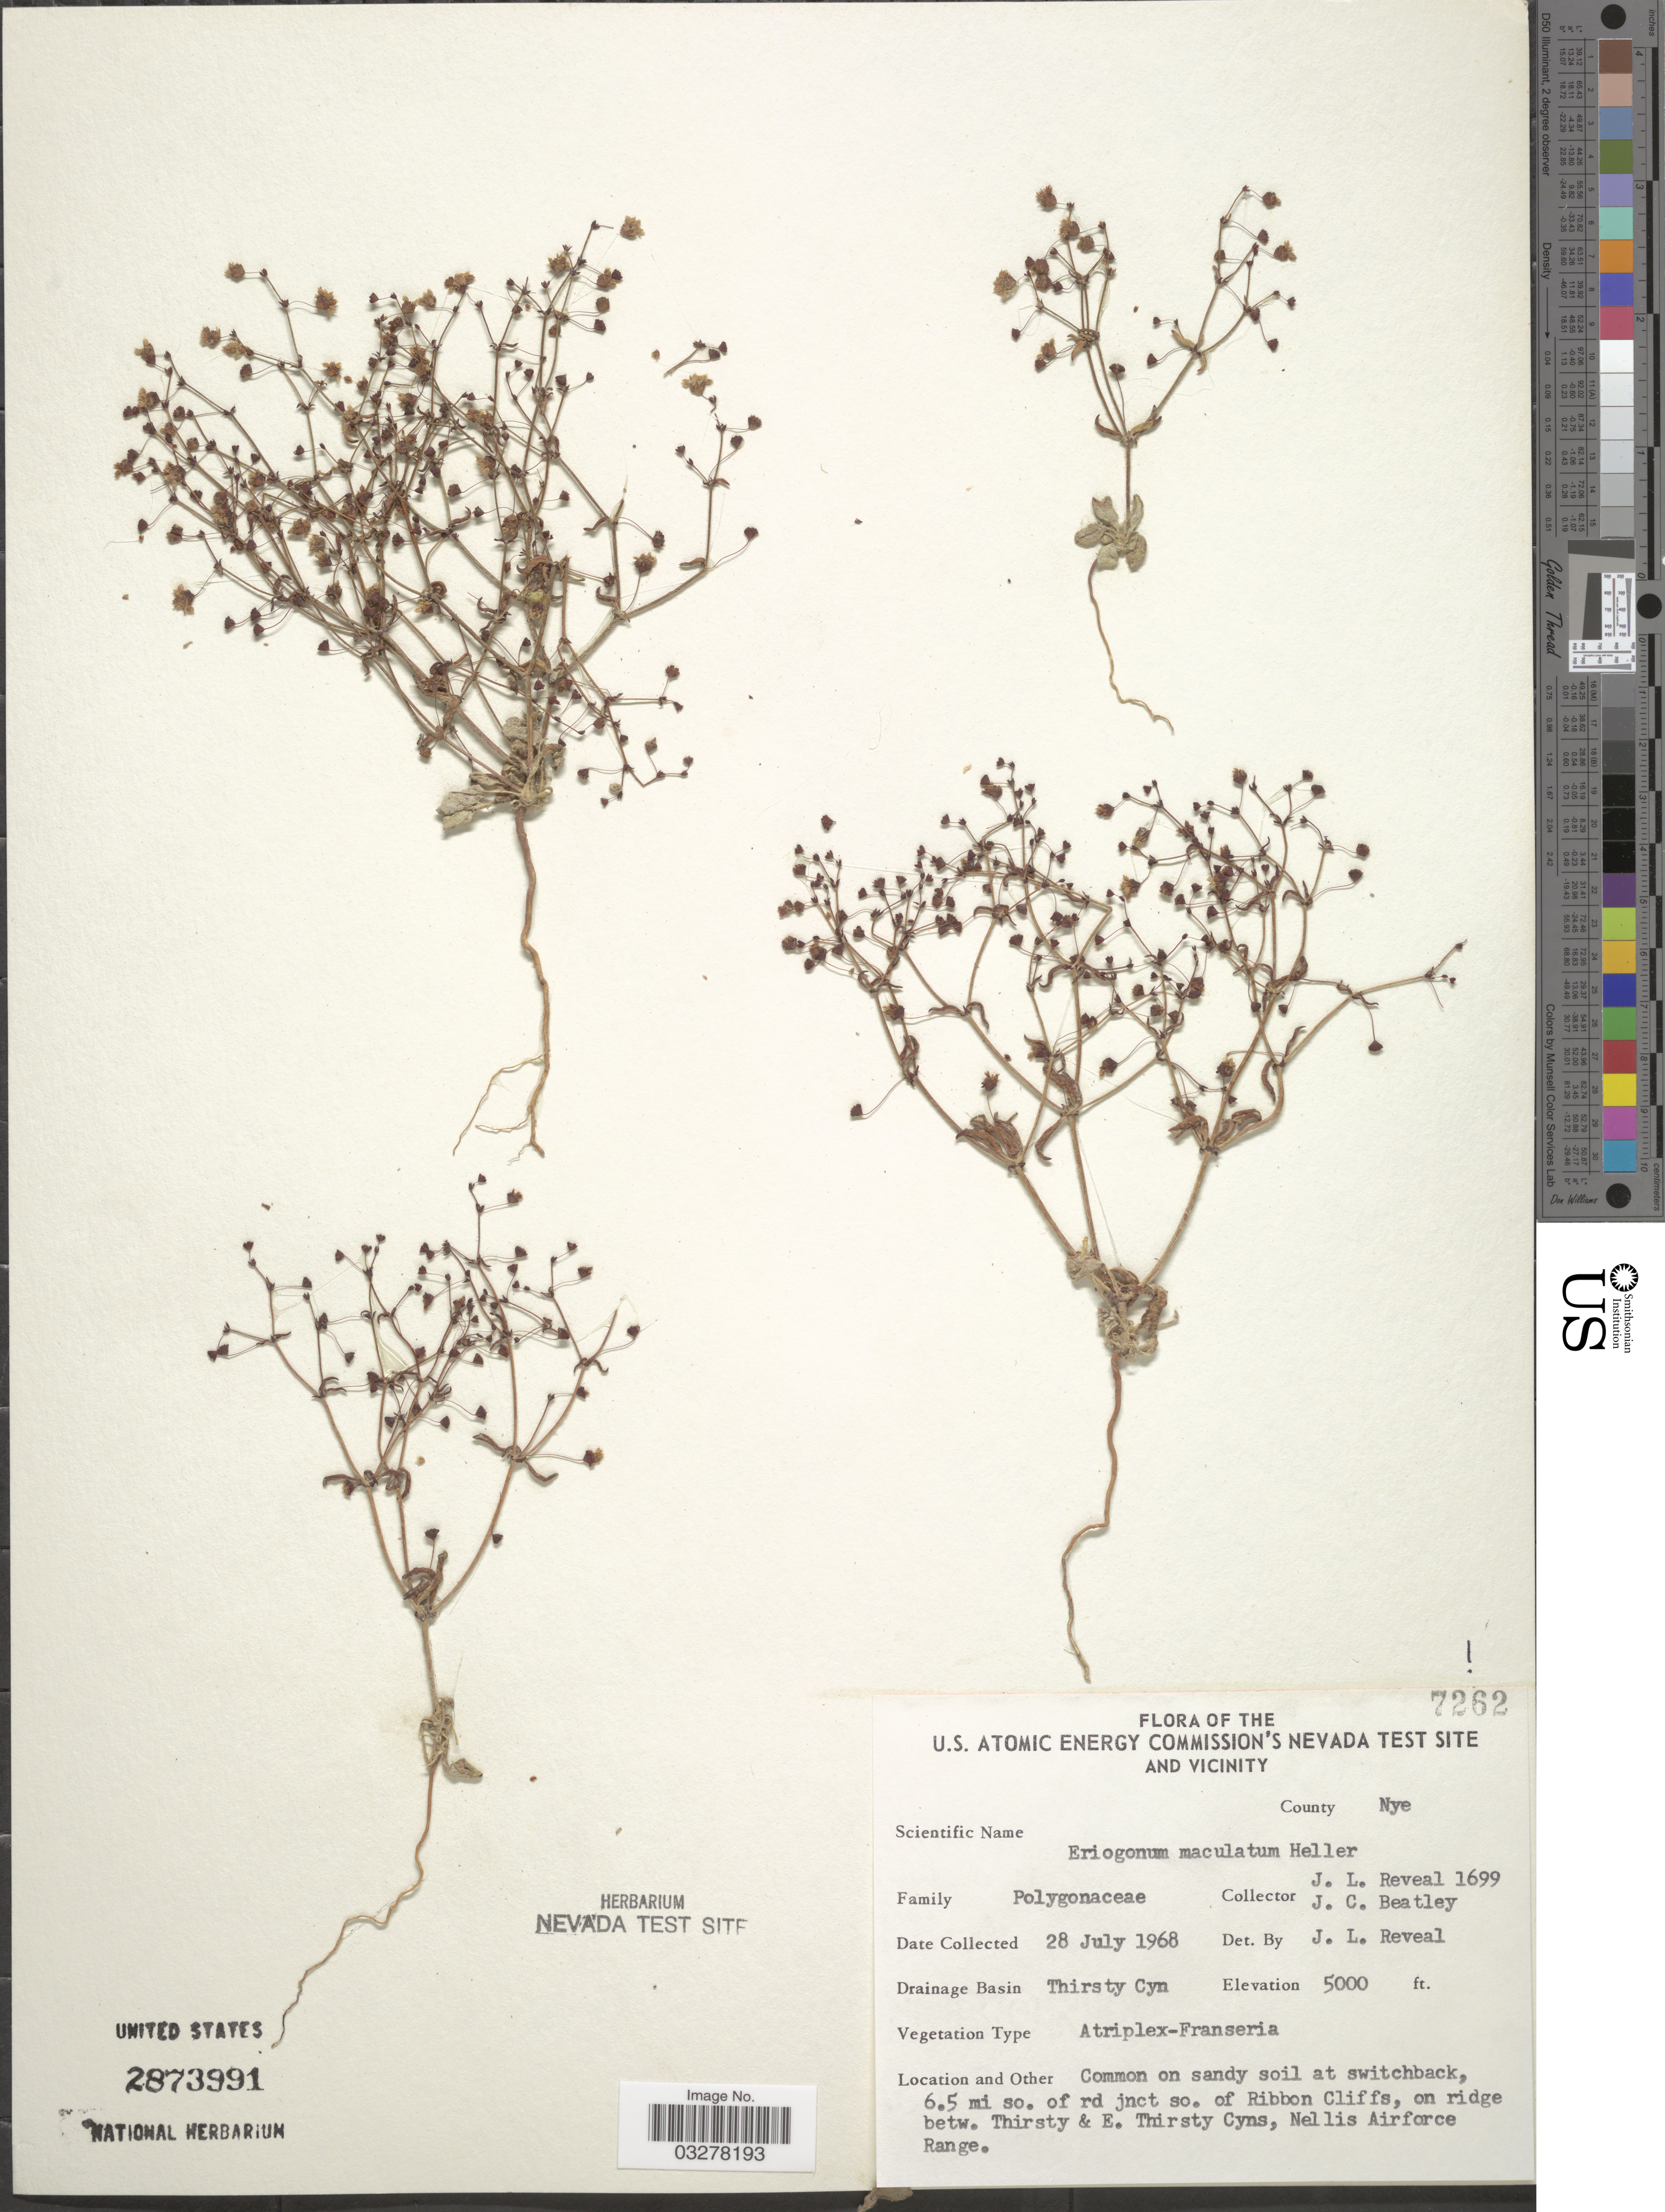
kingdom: Plantae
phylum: Tracheophyta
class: Magnoliopsida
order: Caryophyllales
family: Polygonaceae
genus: Eriogonum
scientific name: Eriogonum maculatum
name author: A. Heller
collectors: J. L. Reveal & J. C. Beatley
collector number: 1699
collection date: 1968-07-28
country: United States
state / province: Nevada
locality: The U.S. Atomic Energy Commission's Nevada Test Site and Vicinity. County Nye. Drainage Basin Thirsty Cyn. 6.5 mi so. of rd jnct so. of Ribbon Cliffs, on ridge betw. Thirsty & E. Thirsty Cyns, Nellis Airforce Range.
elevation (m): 1524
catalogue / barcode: US 2873991